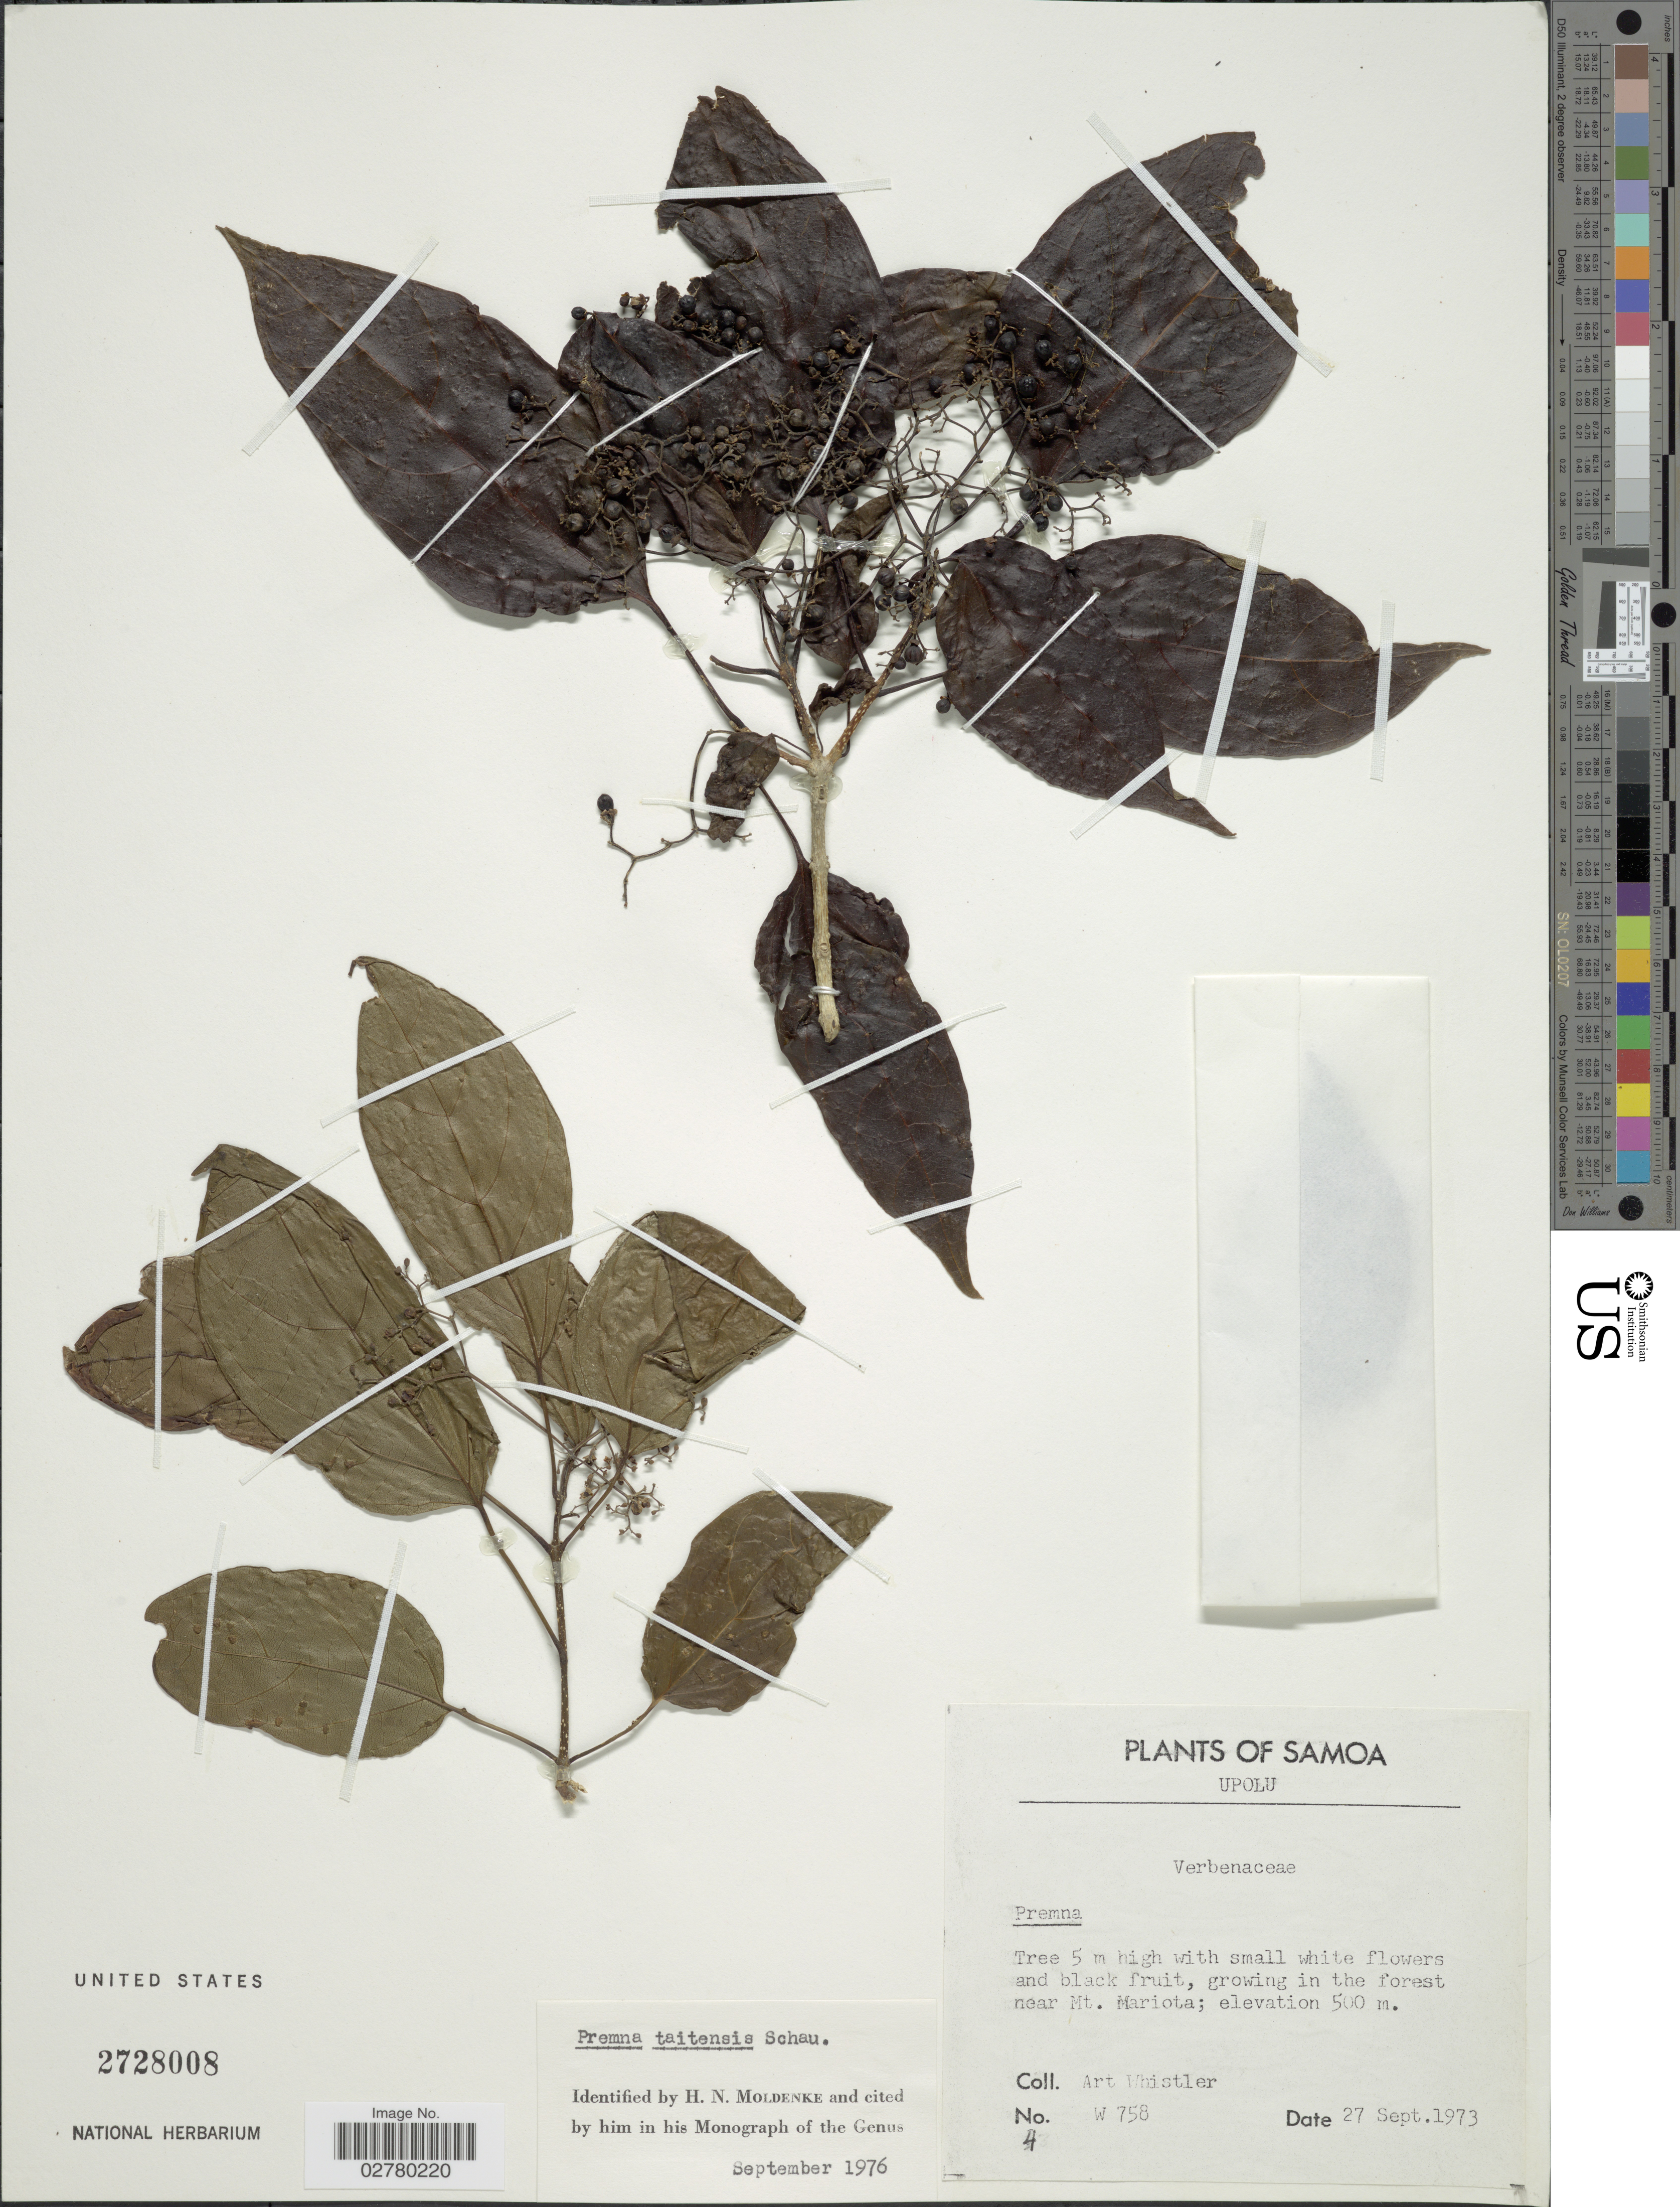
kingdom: Plantae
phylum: Tracheophyta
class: Magnoliopsida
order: Lamiales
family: Lamiaceae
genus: Premna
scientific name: Premna taitensis var. taitensis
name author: Schauer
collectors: A. Whistler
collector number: W 758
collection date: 1973-09-27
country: Samoa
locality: Samoa, Upolu, growing in the forest near Mt. Mariota.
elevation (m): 500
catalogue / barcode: US 2728008